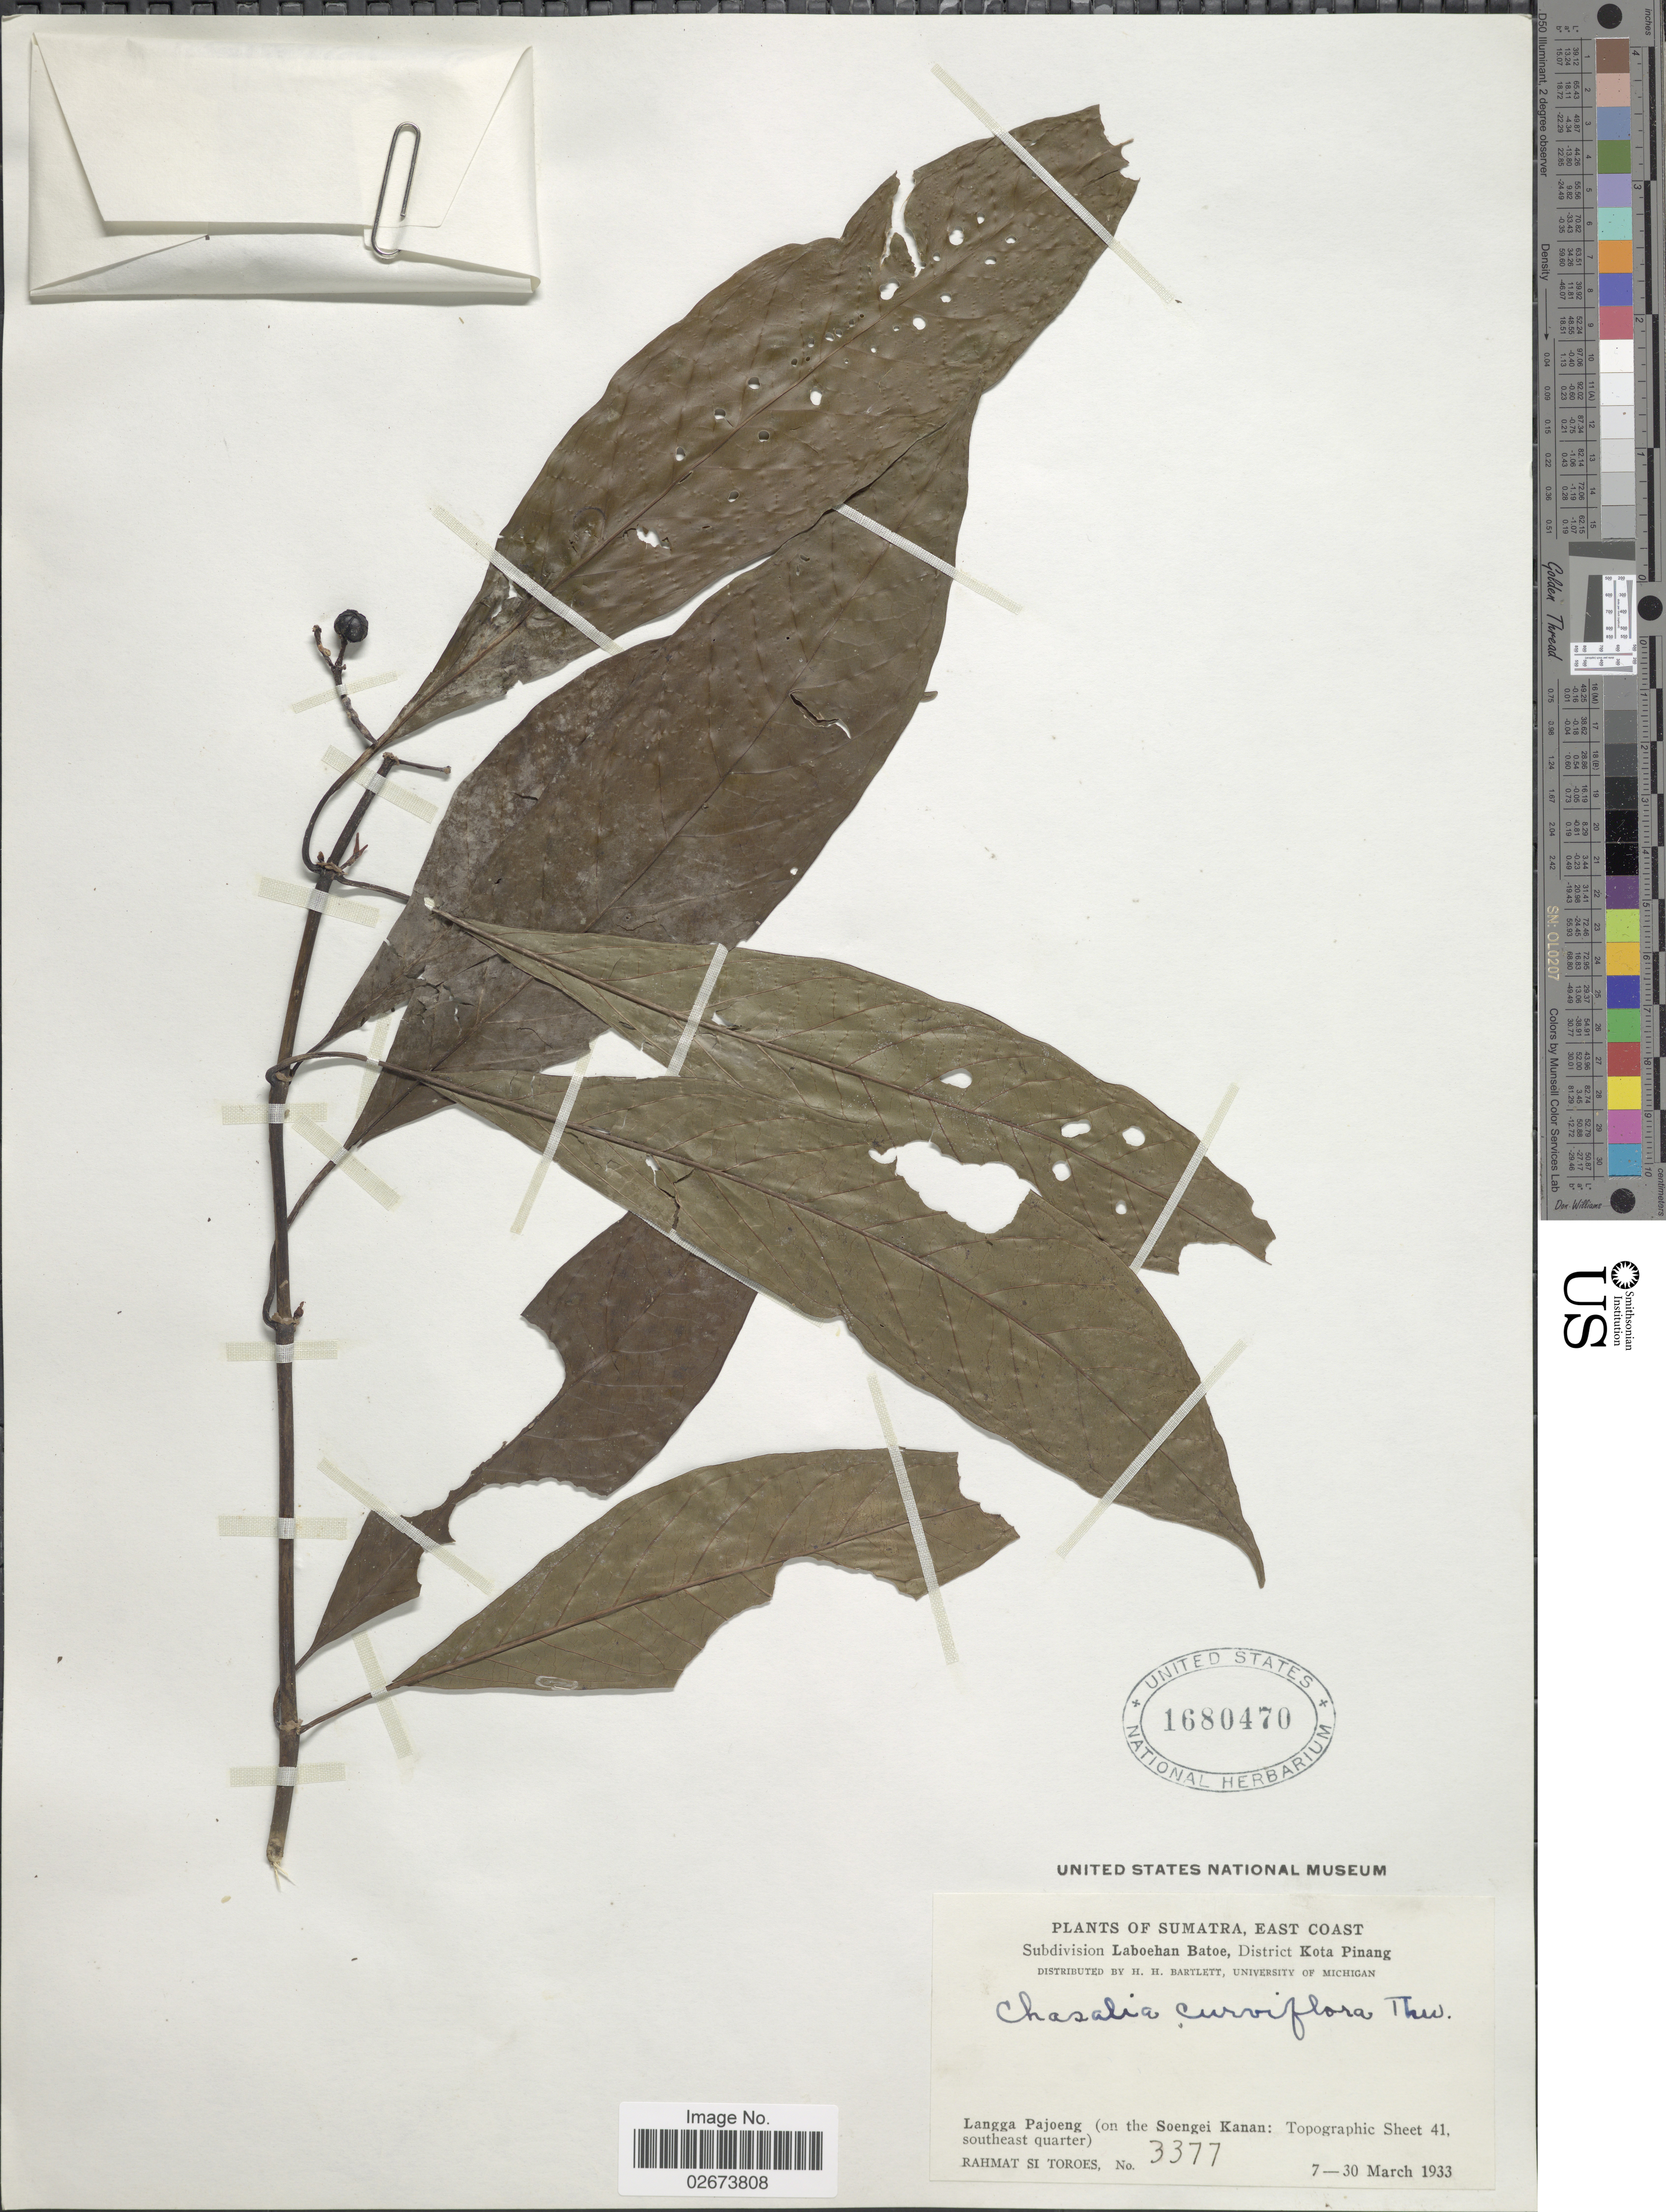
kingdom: Plantae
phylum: Tracheophyta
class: Magnoliopsida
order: Gentianales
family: Rubiaceae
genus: Chassalia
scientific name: Chassalia curviflora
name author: (Wall.) Thwaites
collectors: Rahmat Si Boeea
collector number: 3377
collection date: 1933-03-07/1933-03-30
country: Indonesia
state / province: Sumatra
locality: East Coast, Subdivision Laboehan Batoe, District Kota Pinang, Langga Pajoeng (on the Soengei Kanan: Topographic Sheet 41, southeast quarter).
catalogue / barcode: US 1680470